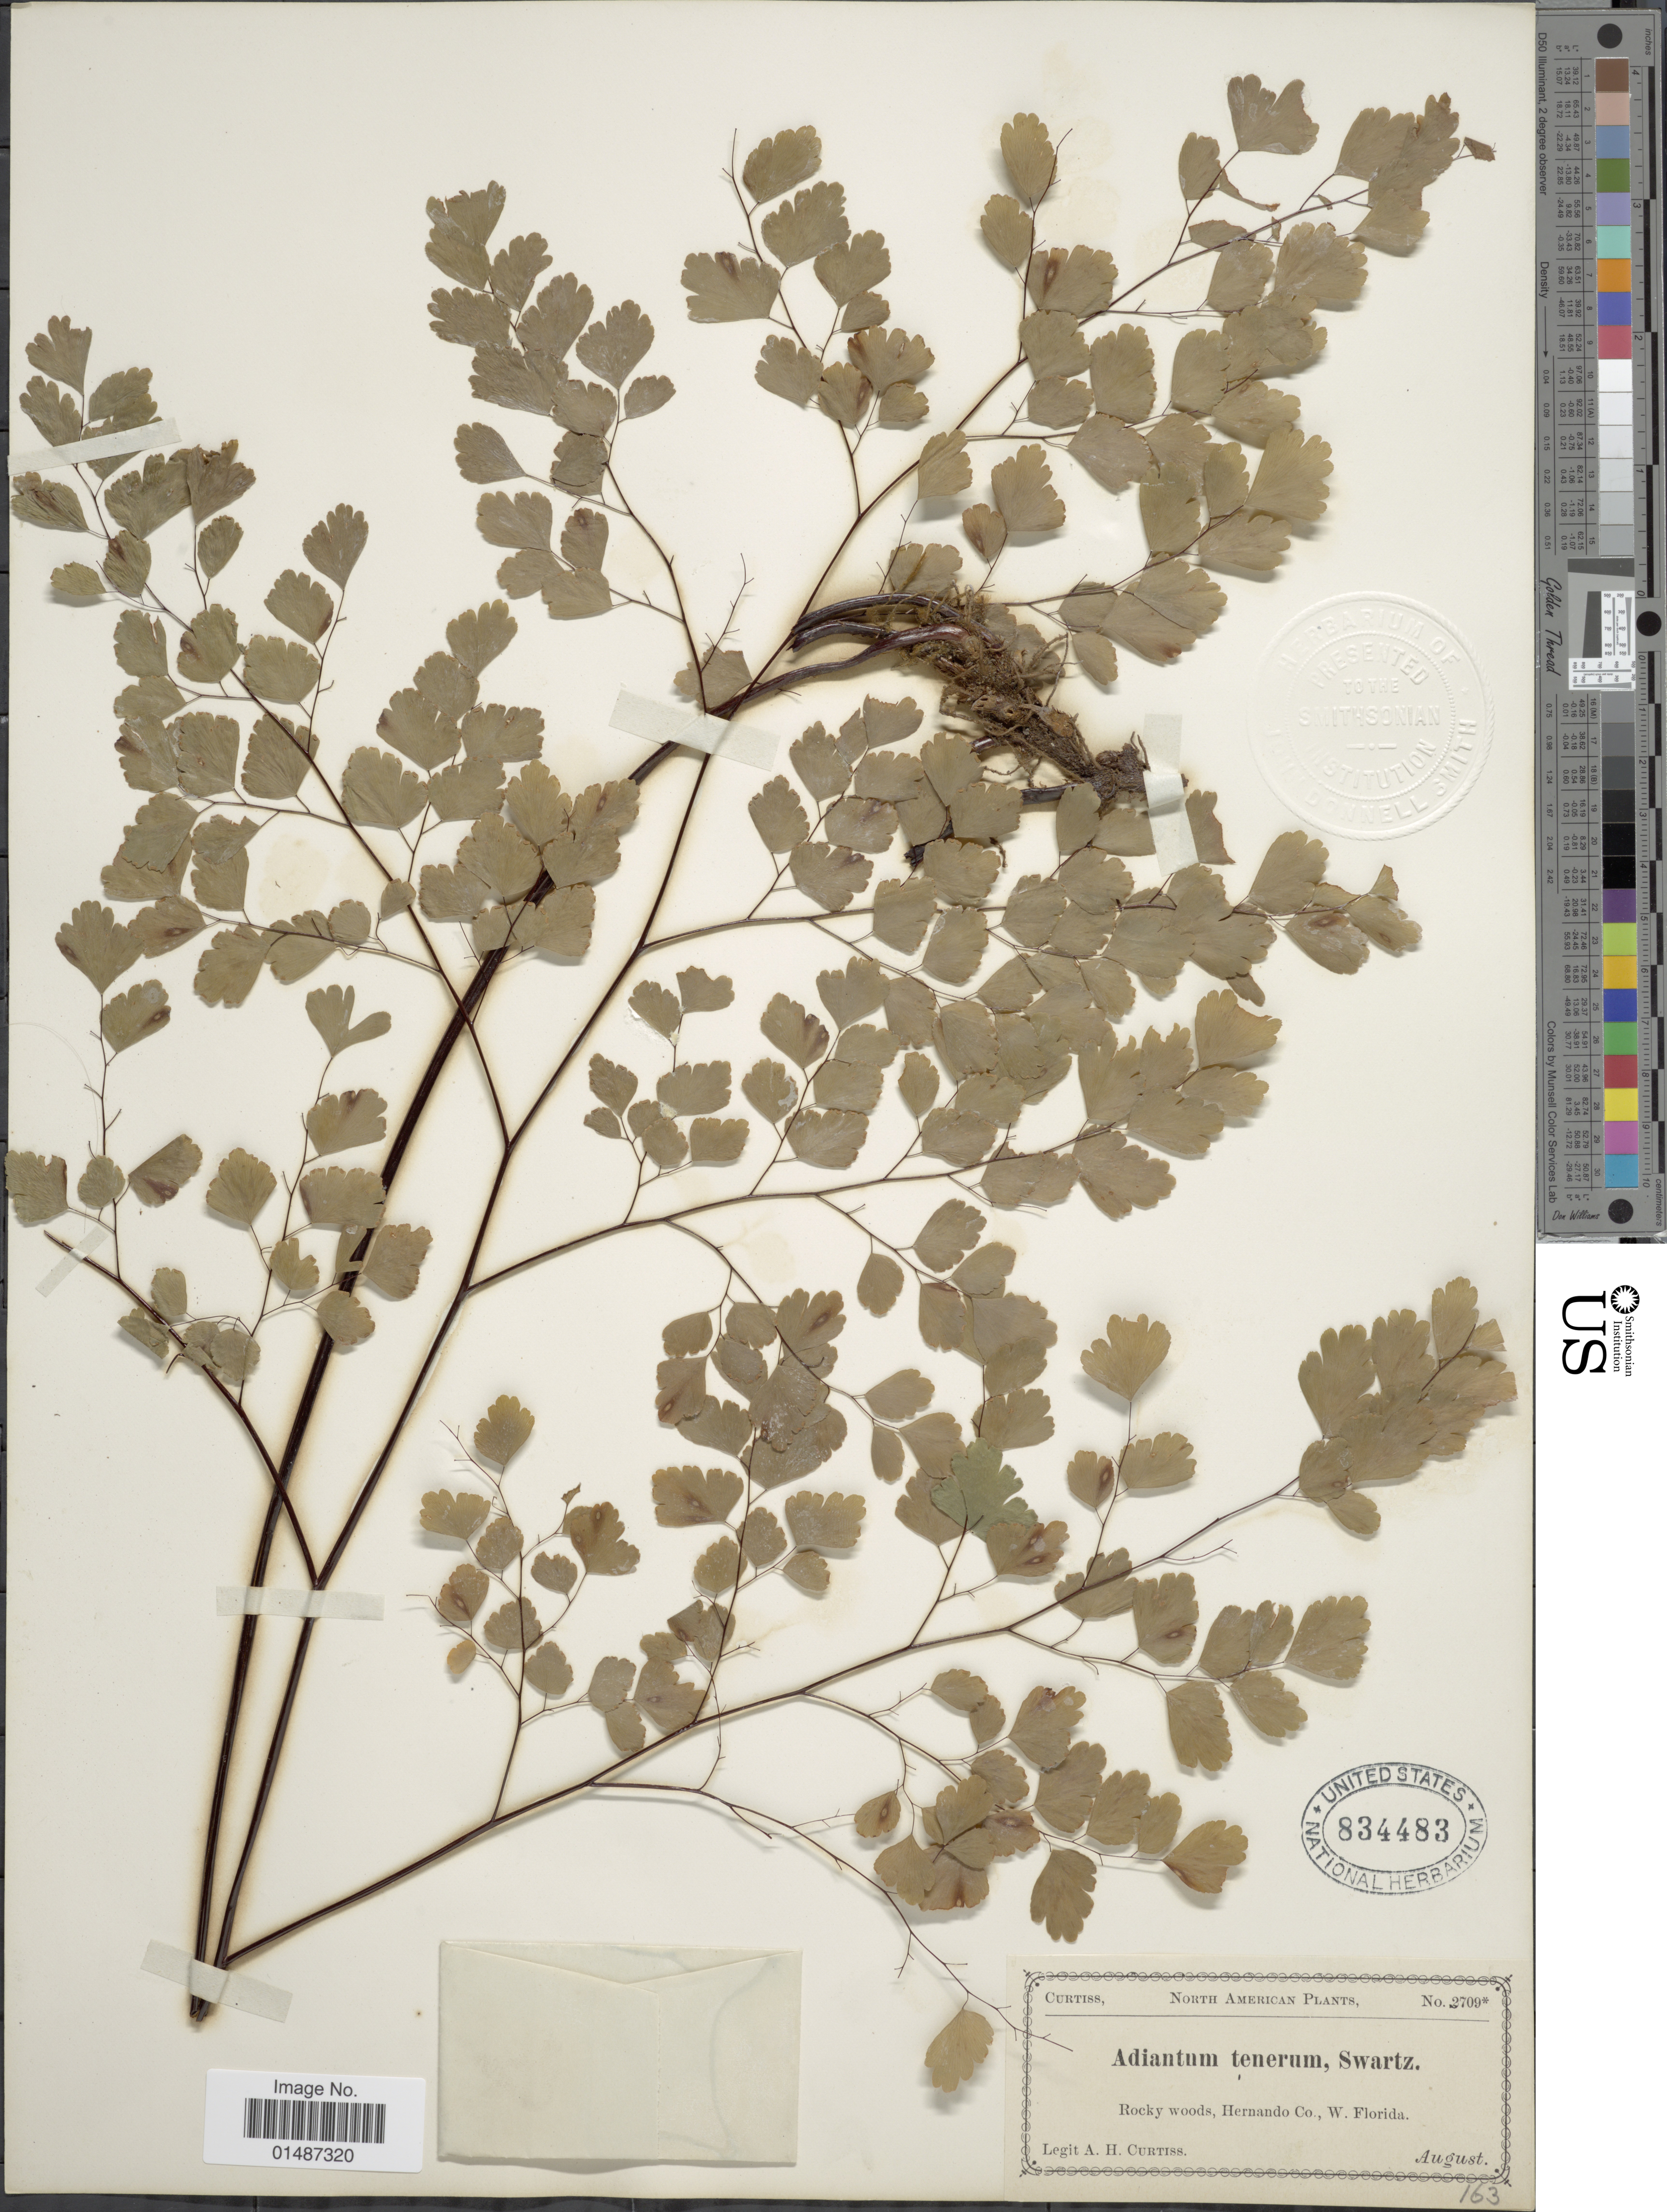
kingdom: Plantae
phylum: Tracheophyta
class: Polypodiopsida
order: Polypodiales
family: Pteridaceae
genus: Adiantum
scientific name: Adiantum tenerum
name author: Sw.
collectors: A. H. Curtiss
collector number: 2709*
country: United States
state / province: Florida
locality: Rocky woods, Hernando Co., W. Florida.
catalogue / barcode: US 834483